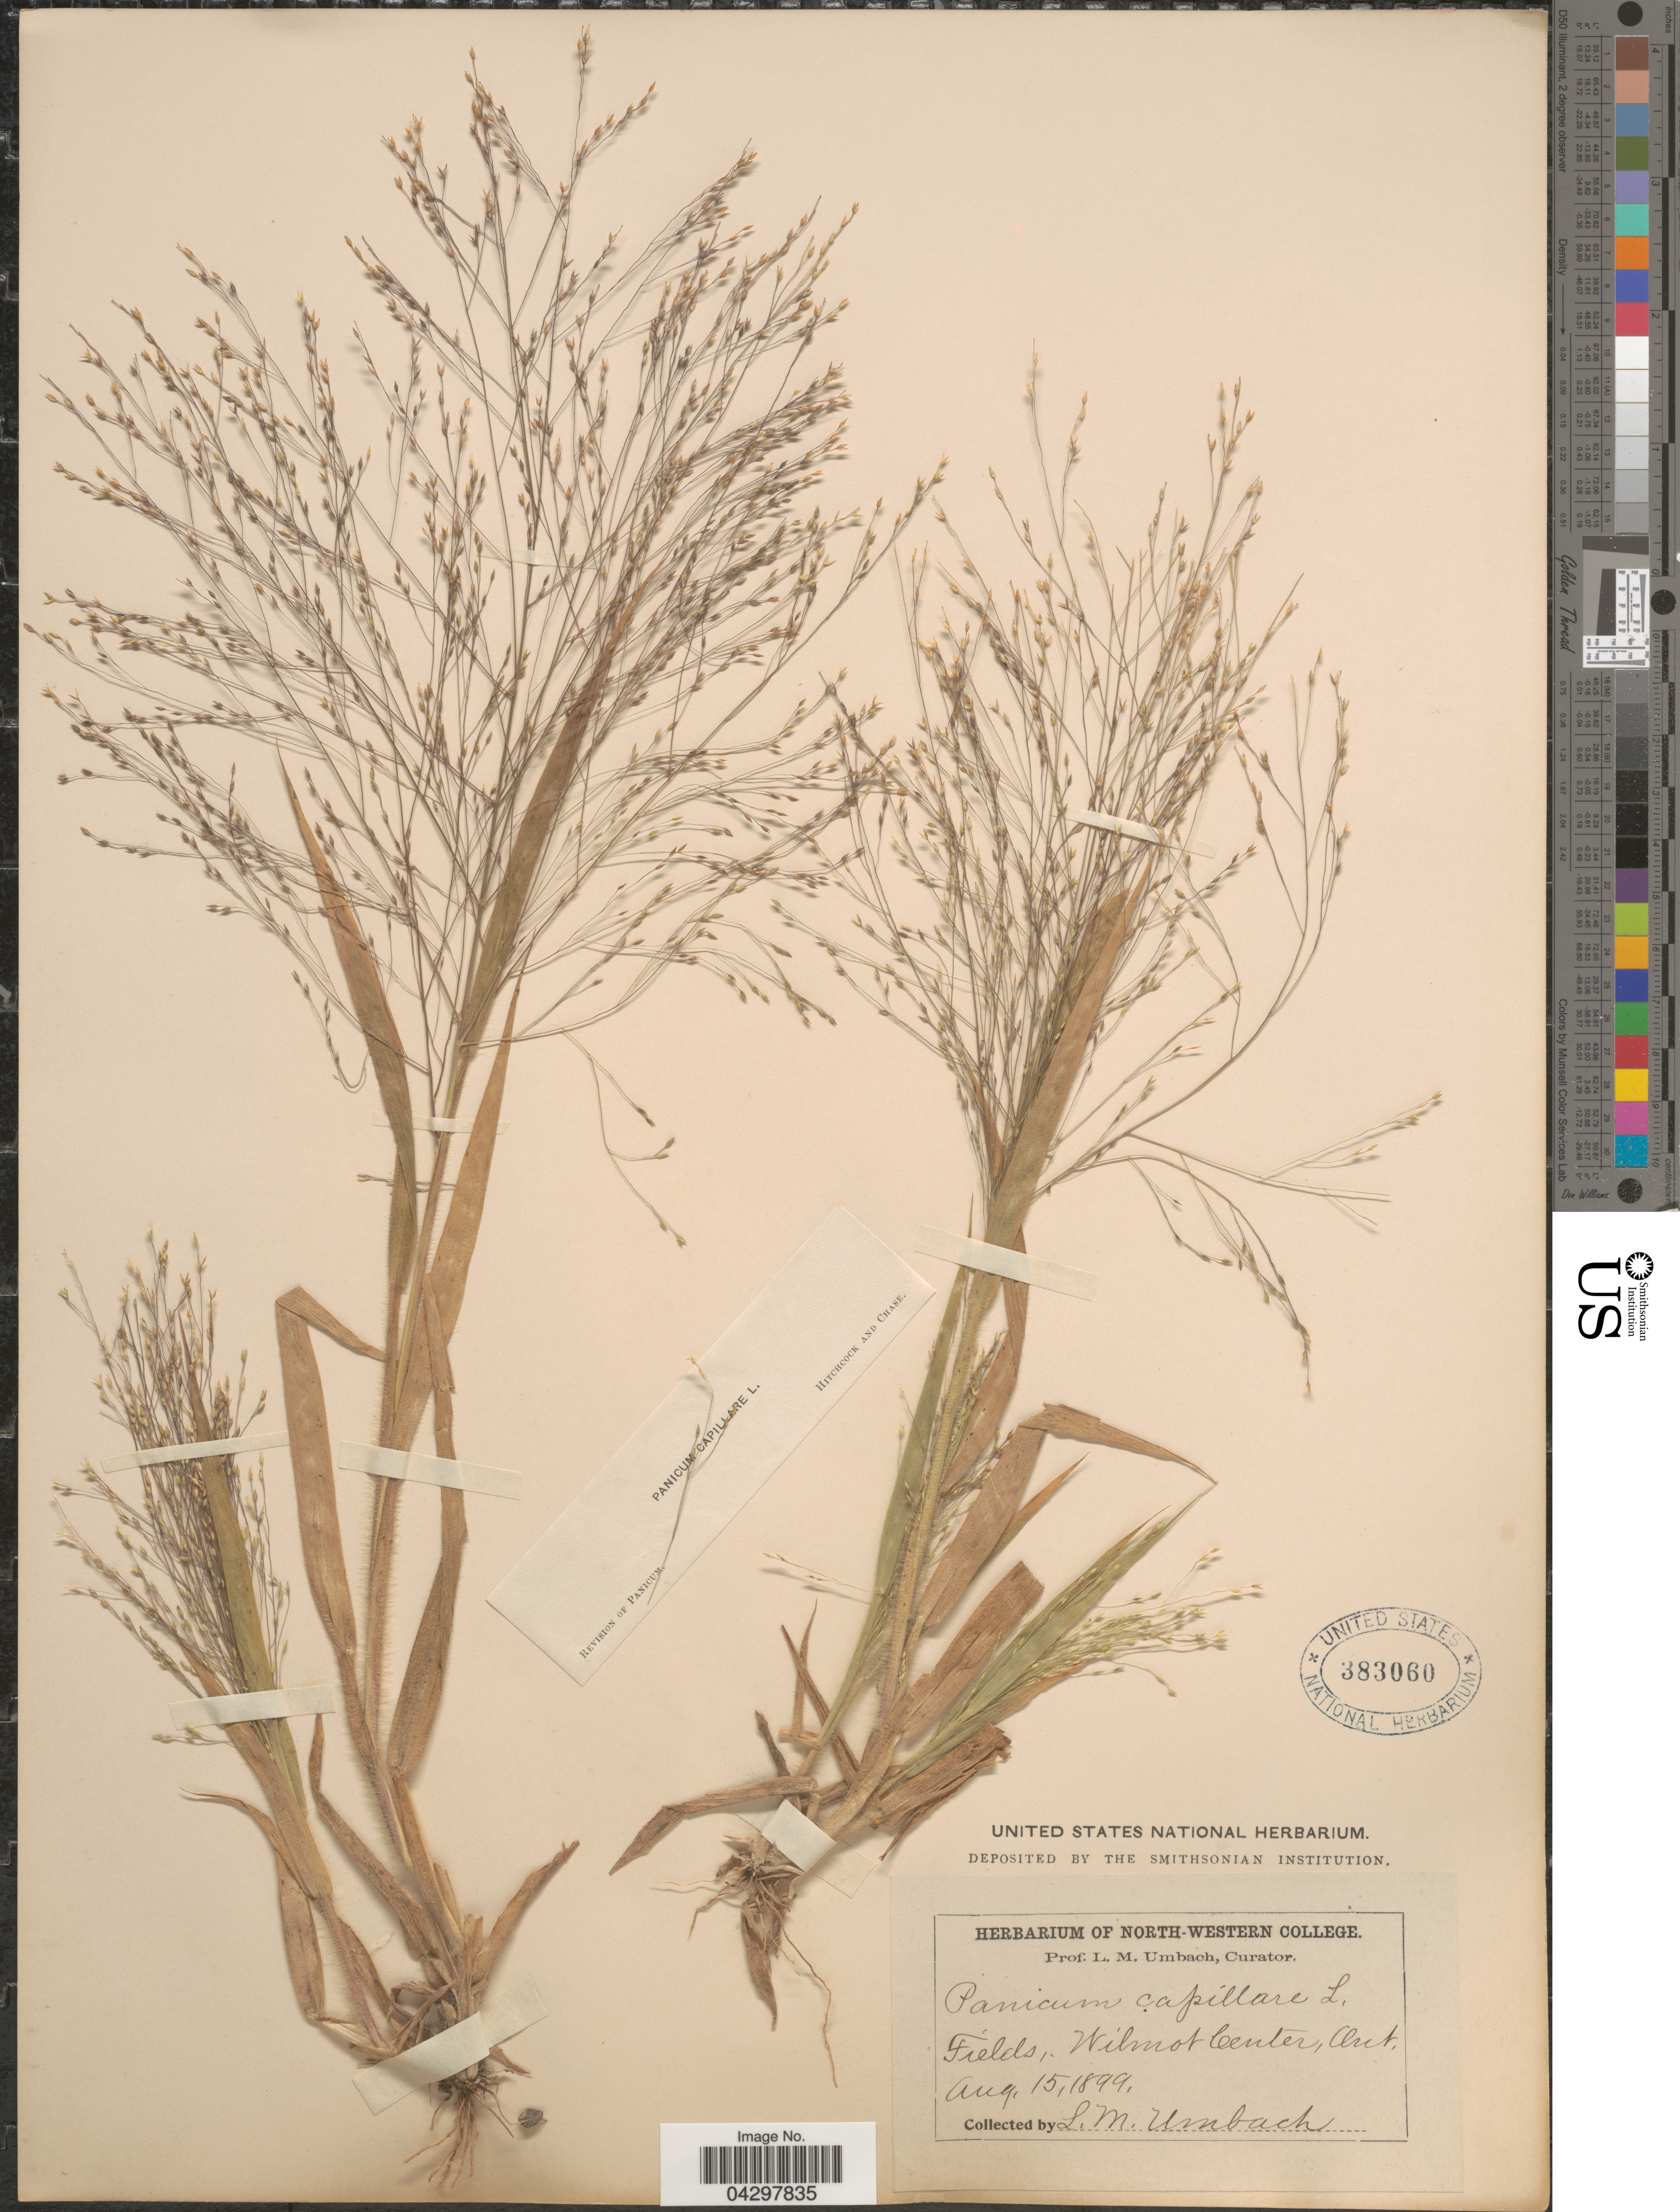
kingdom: Plantae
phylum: Tracheophyta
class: Liliopsida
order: Poales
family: Poaceae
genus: Panicum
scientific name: Panicum capillare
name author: L.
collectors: L. M. Umbach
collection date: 1899-08-15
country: Canada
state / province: Ontario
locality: Fields, Wilmot Center.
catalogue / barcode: US 383060